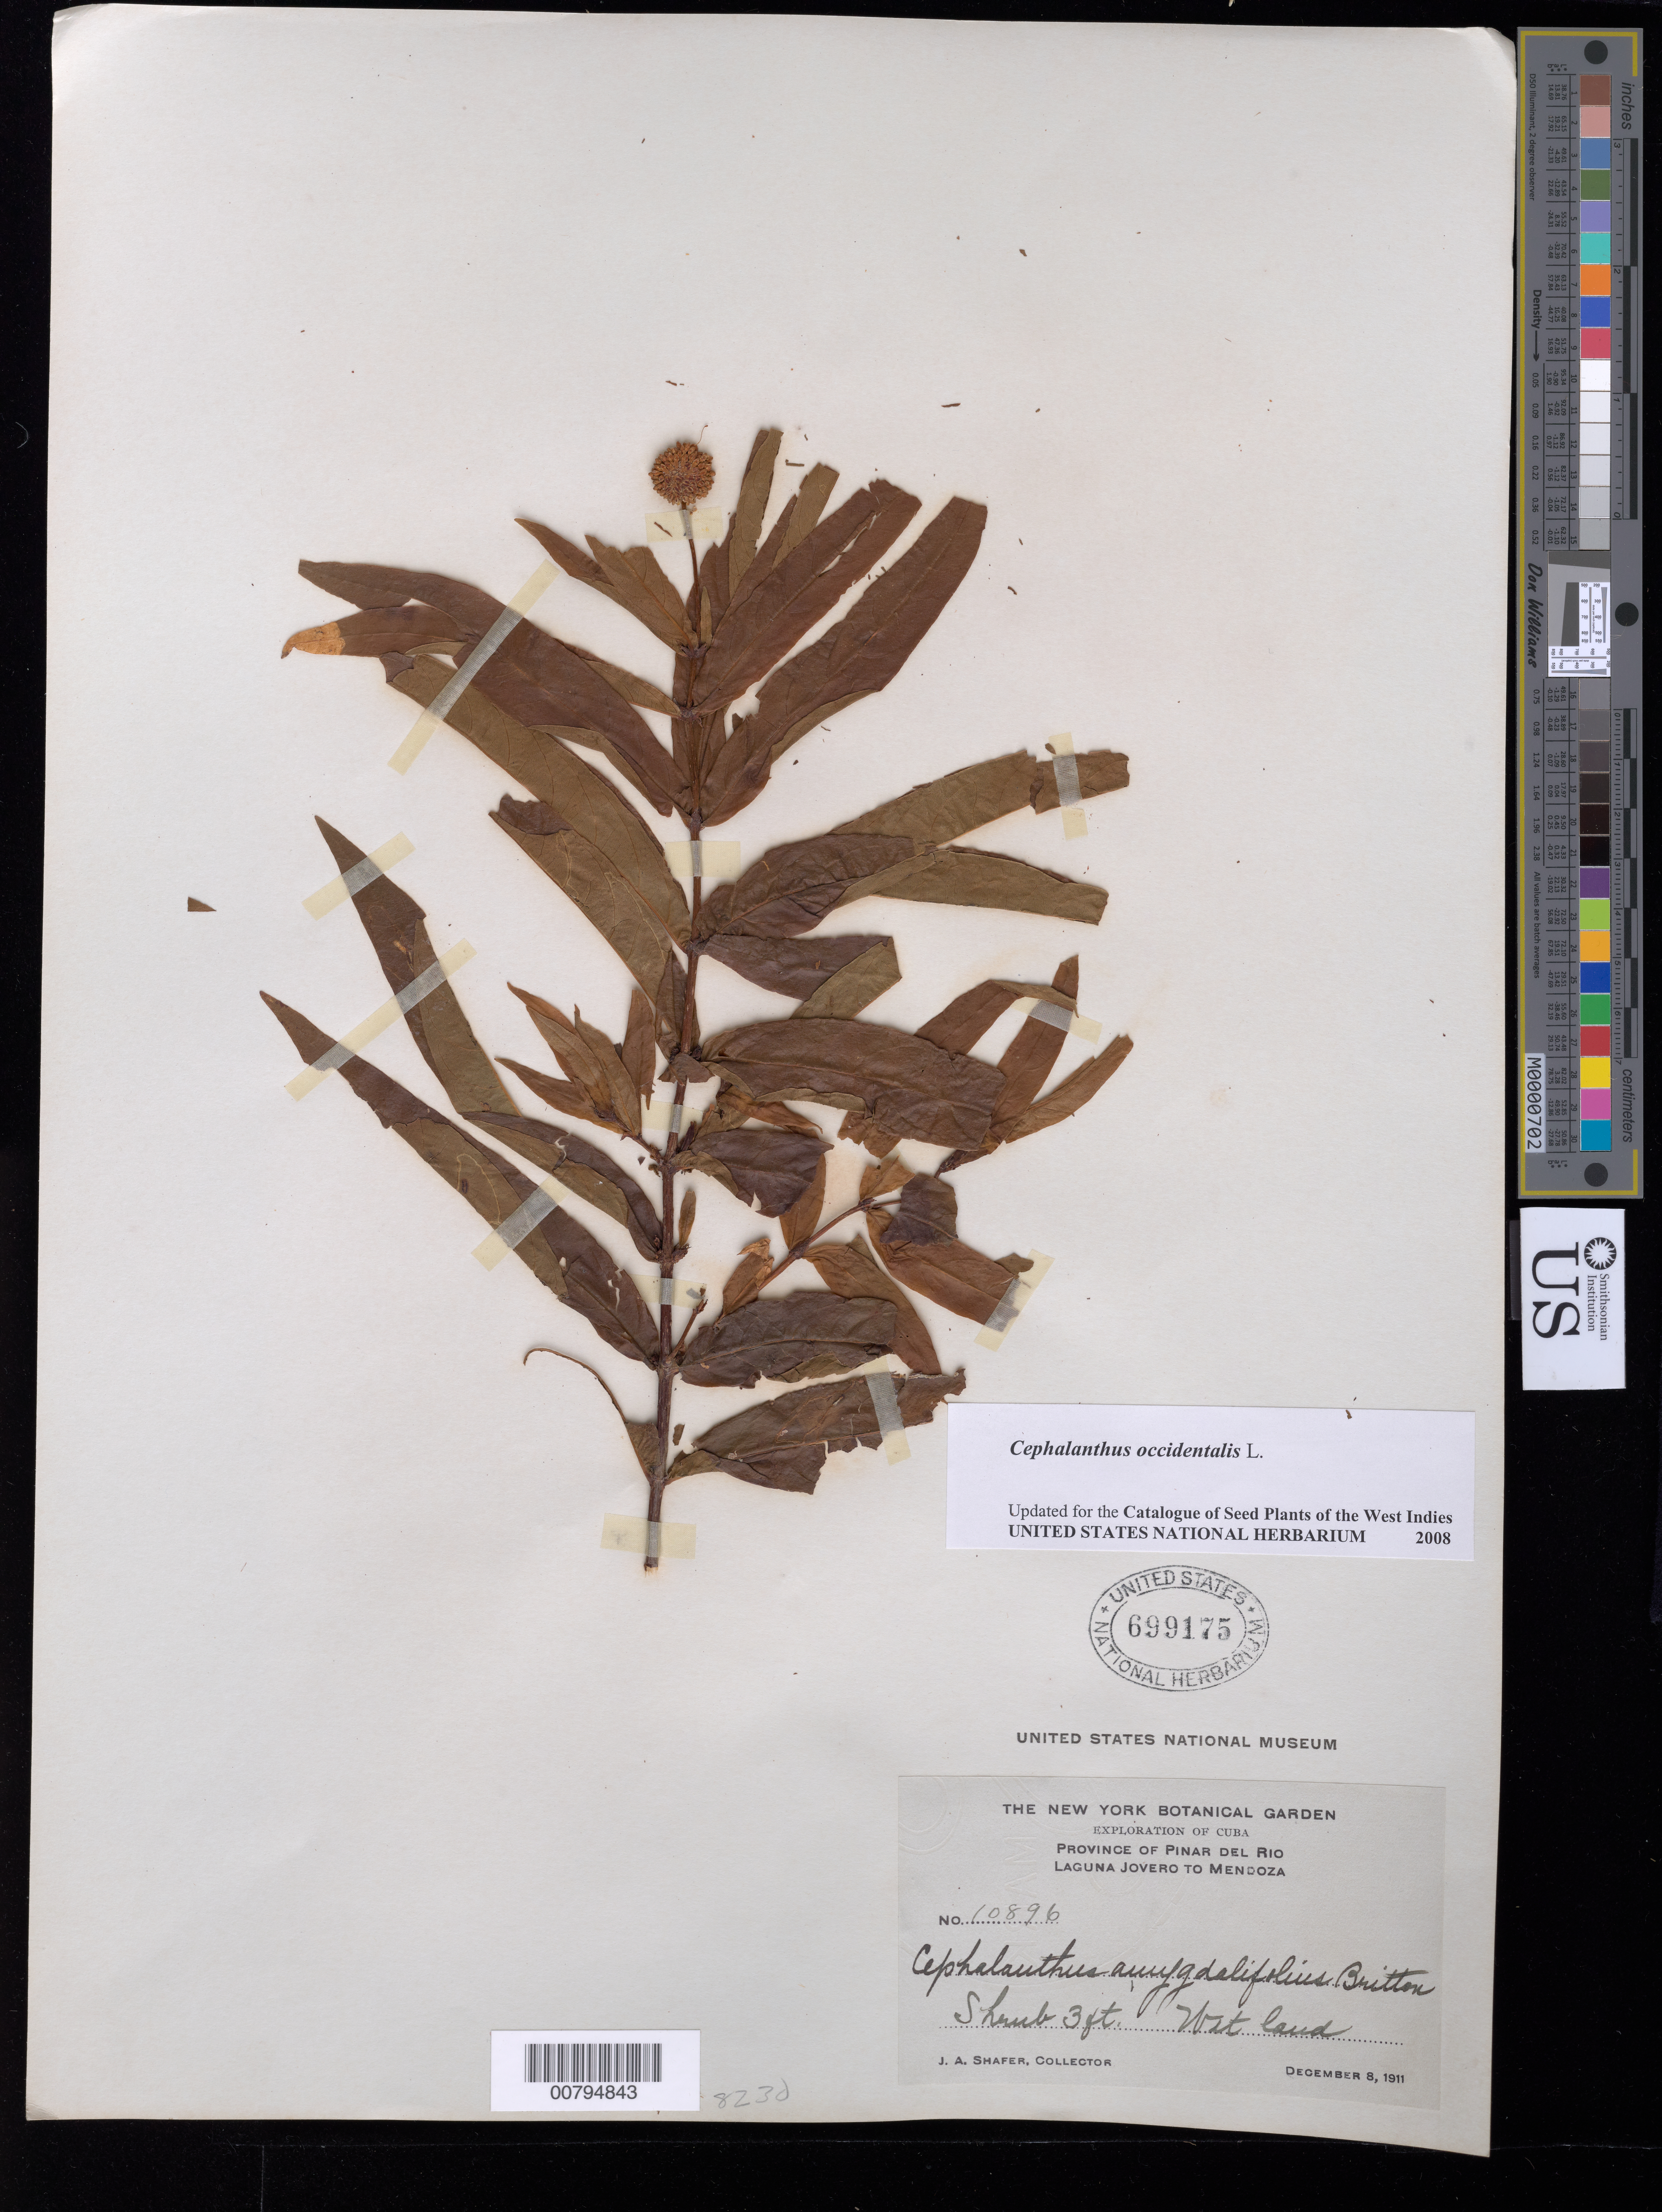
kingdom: Plantae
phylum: Tracheophyta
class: Magnoliopsida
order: Gentianales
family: Rubiaceae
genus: Cephalanthus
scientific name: Cephalanthus occidentalis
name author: L.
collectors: J. A. Shafer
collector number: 10896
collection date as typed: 08 Dec 1911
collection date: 1911-12-08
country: Cuba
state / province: Pinar del Río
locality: Laguna Jovero to Mendoza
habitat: Wet land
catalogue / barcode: US 699175